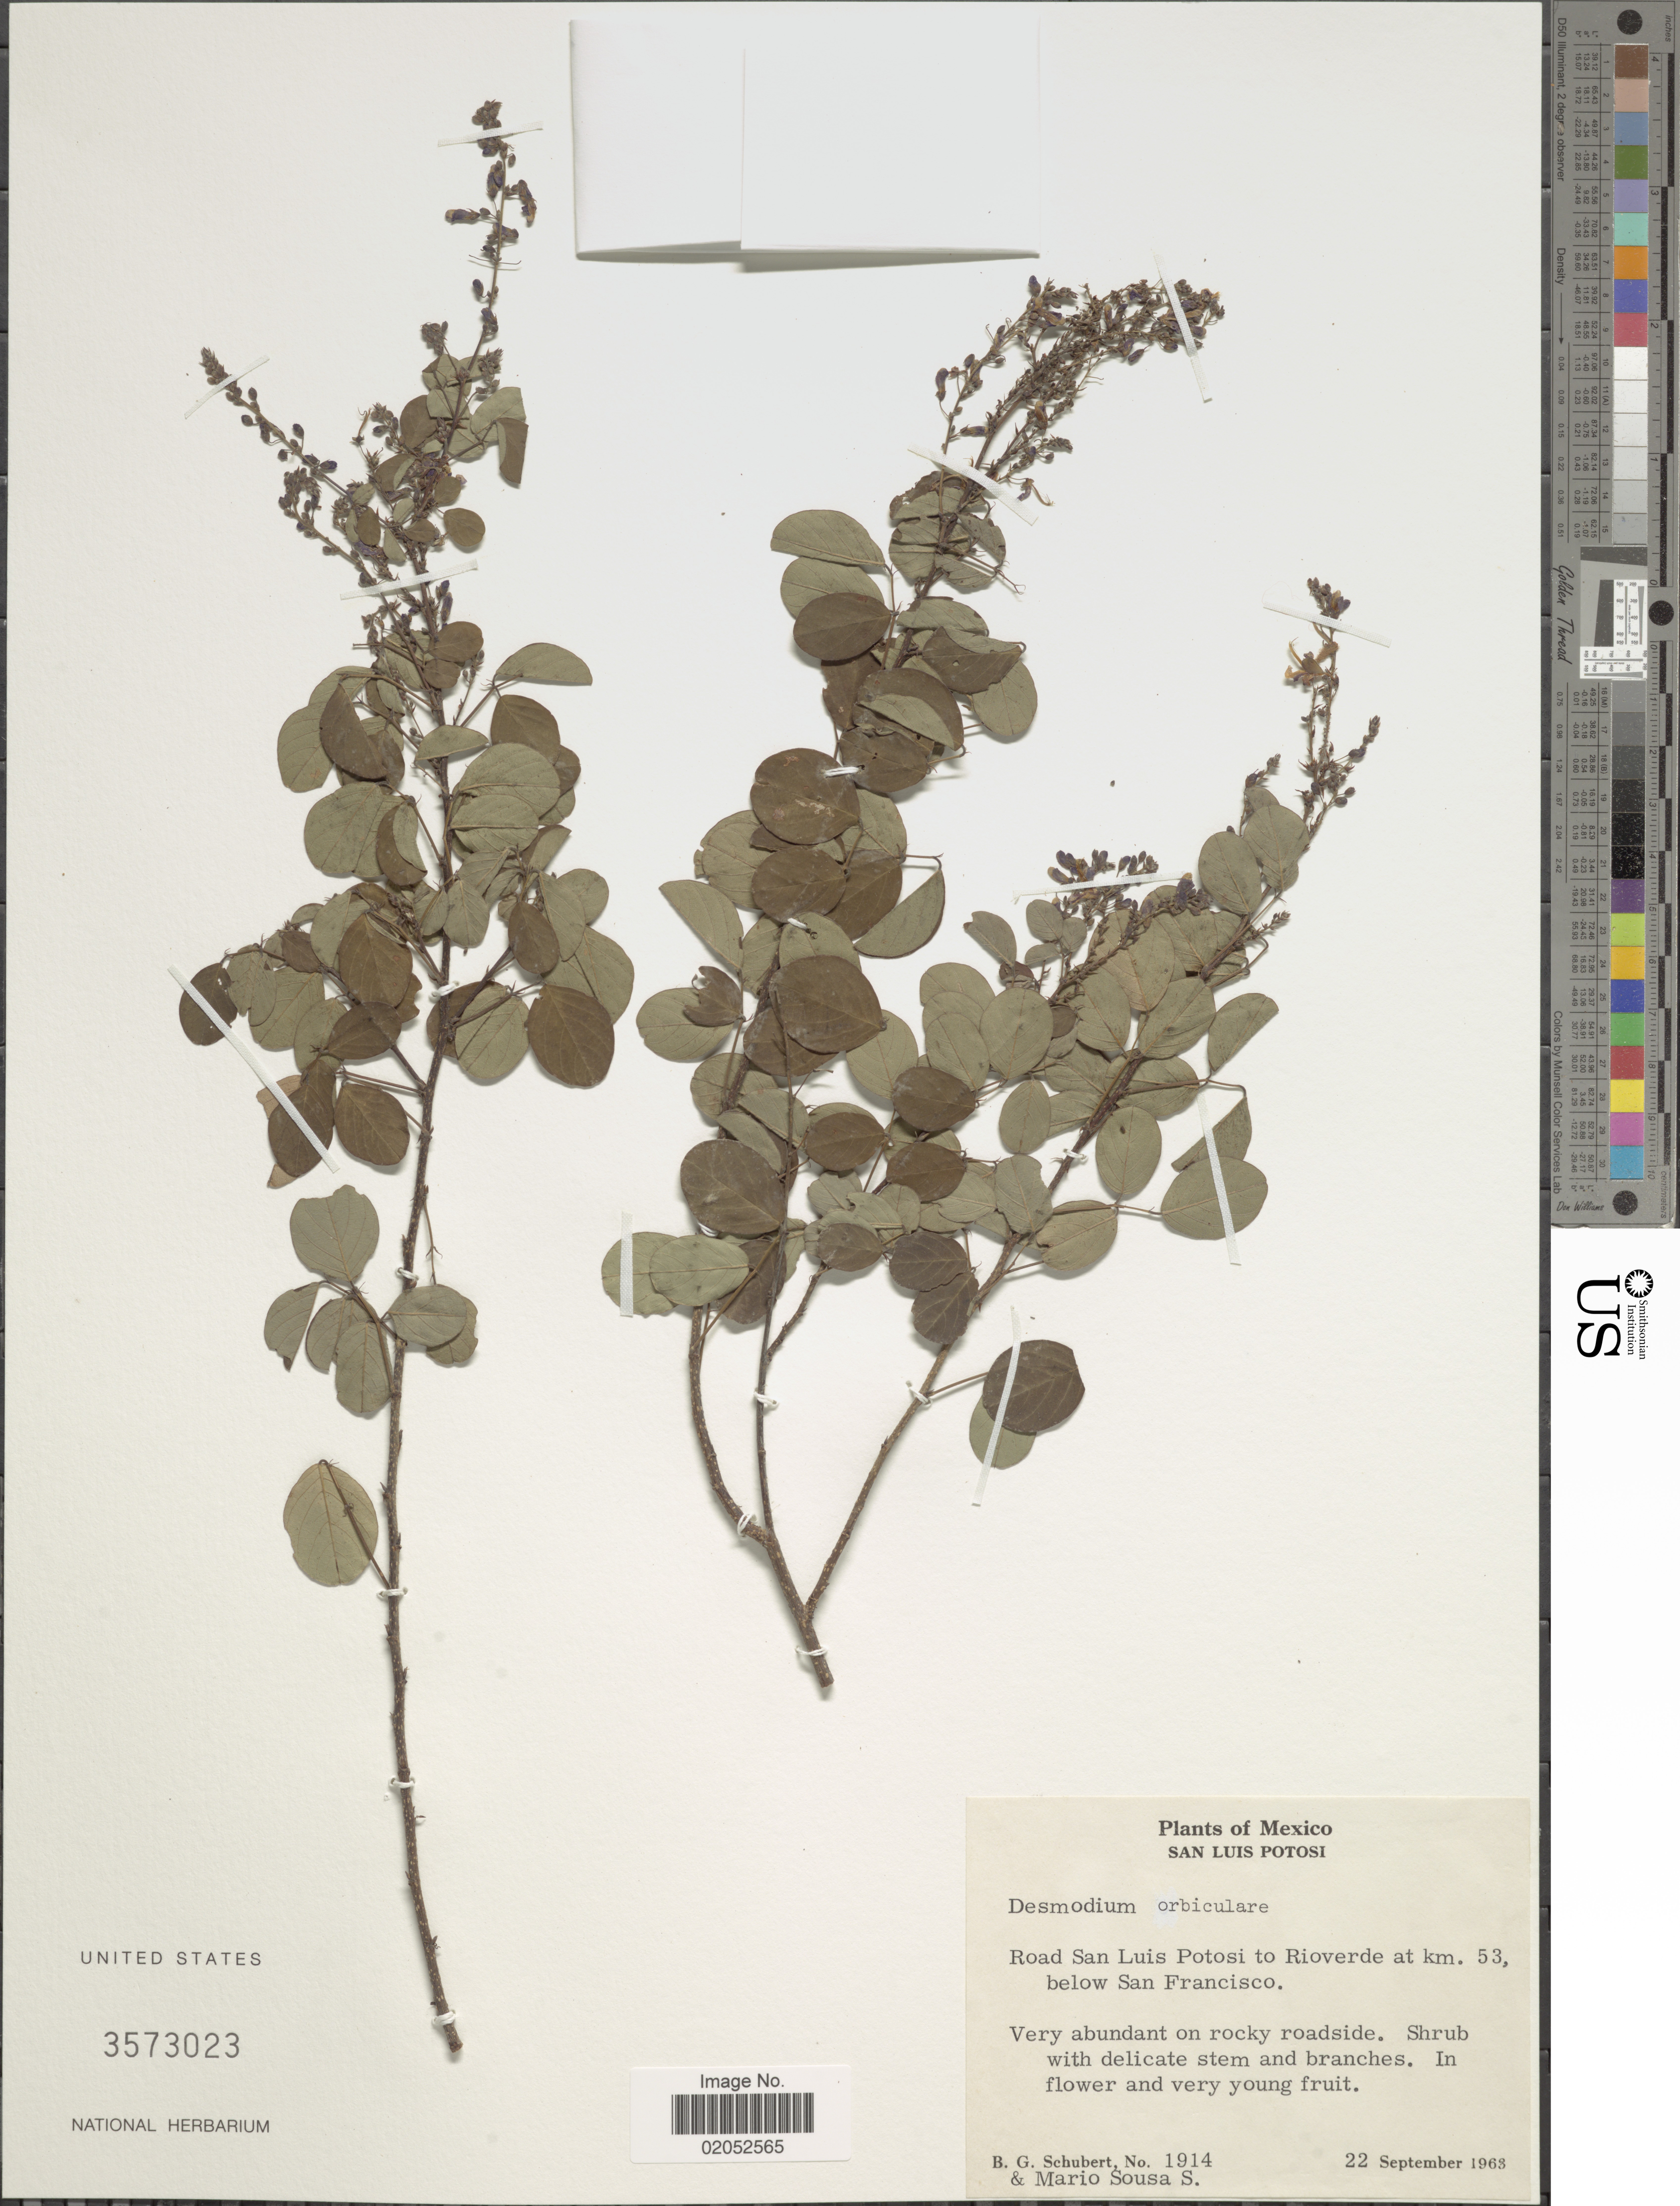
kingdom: Plantae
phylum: Tracheophyta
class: Magnoliopsida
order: Fabales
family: Fabaceae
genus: Desmodium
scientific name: Desmodium orbiculare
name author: Schltdl.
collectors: B. Schubert & M. Sousa S.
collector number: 1714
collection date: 1963-09-22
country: Mexico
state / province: San Luis Potosí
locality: San Luis Potosi, Road San Luis Potosi to Rioverde at km 53, below San Francisco.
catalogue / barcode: US 3573023